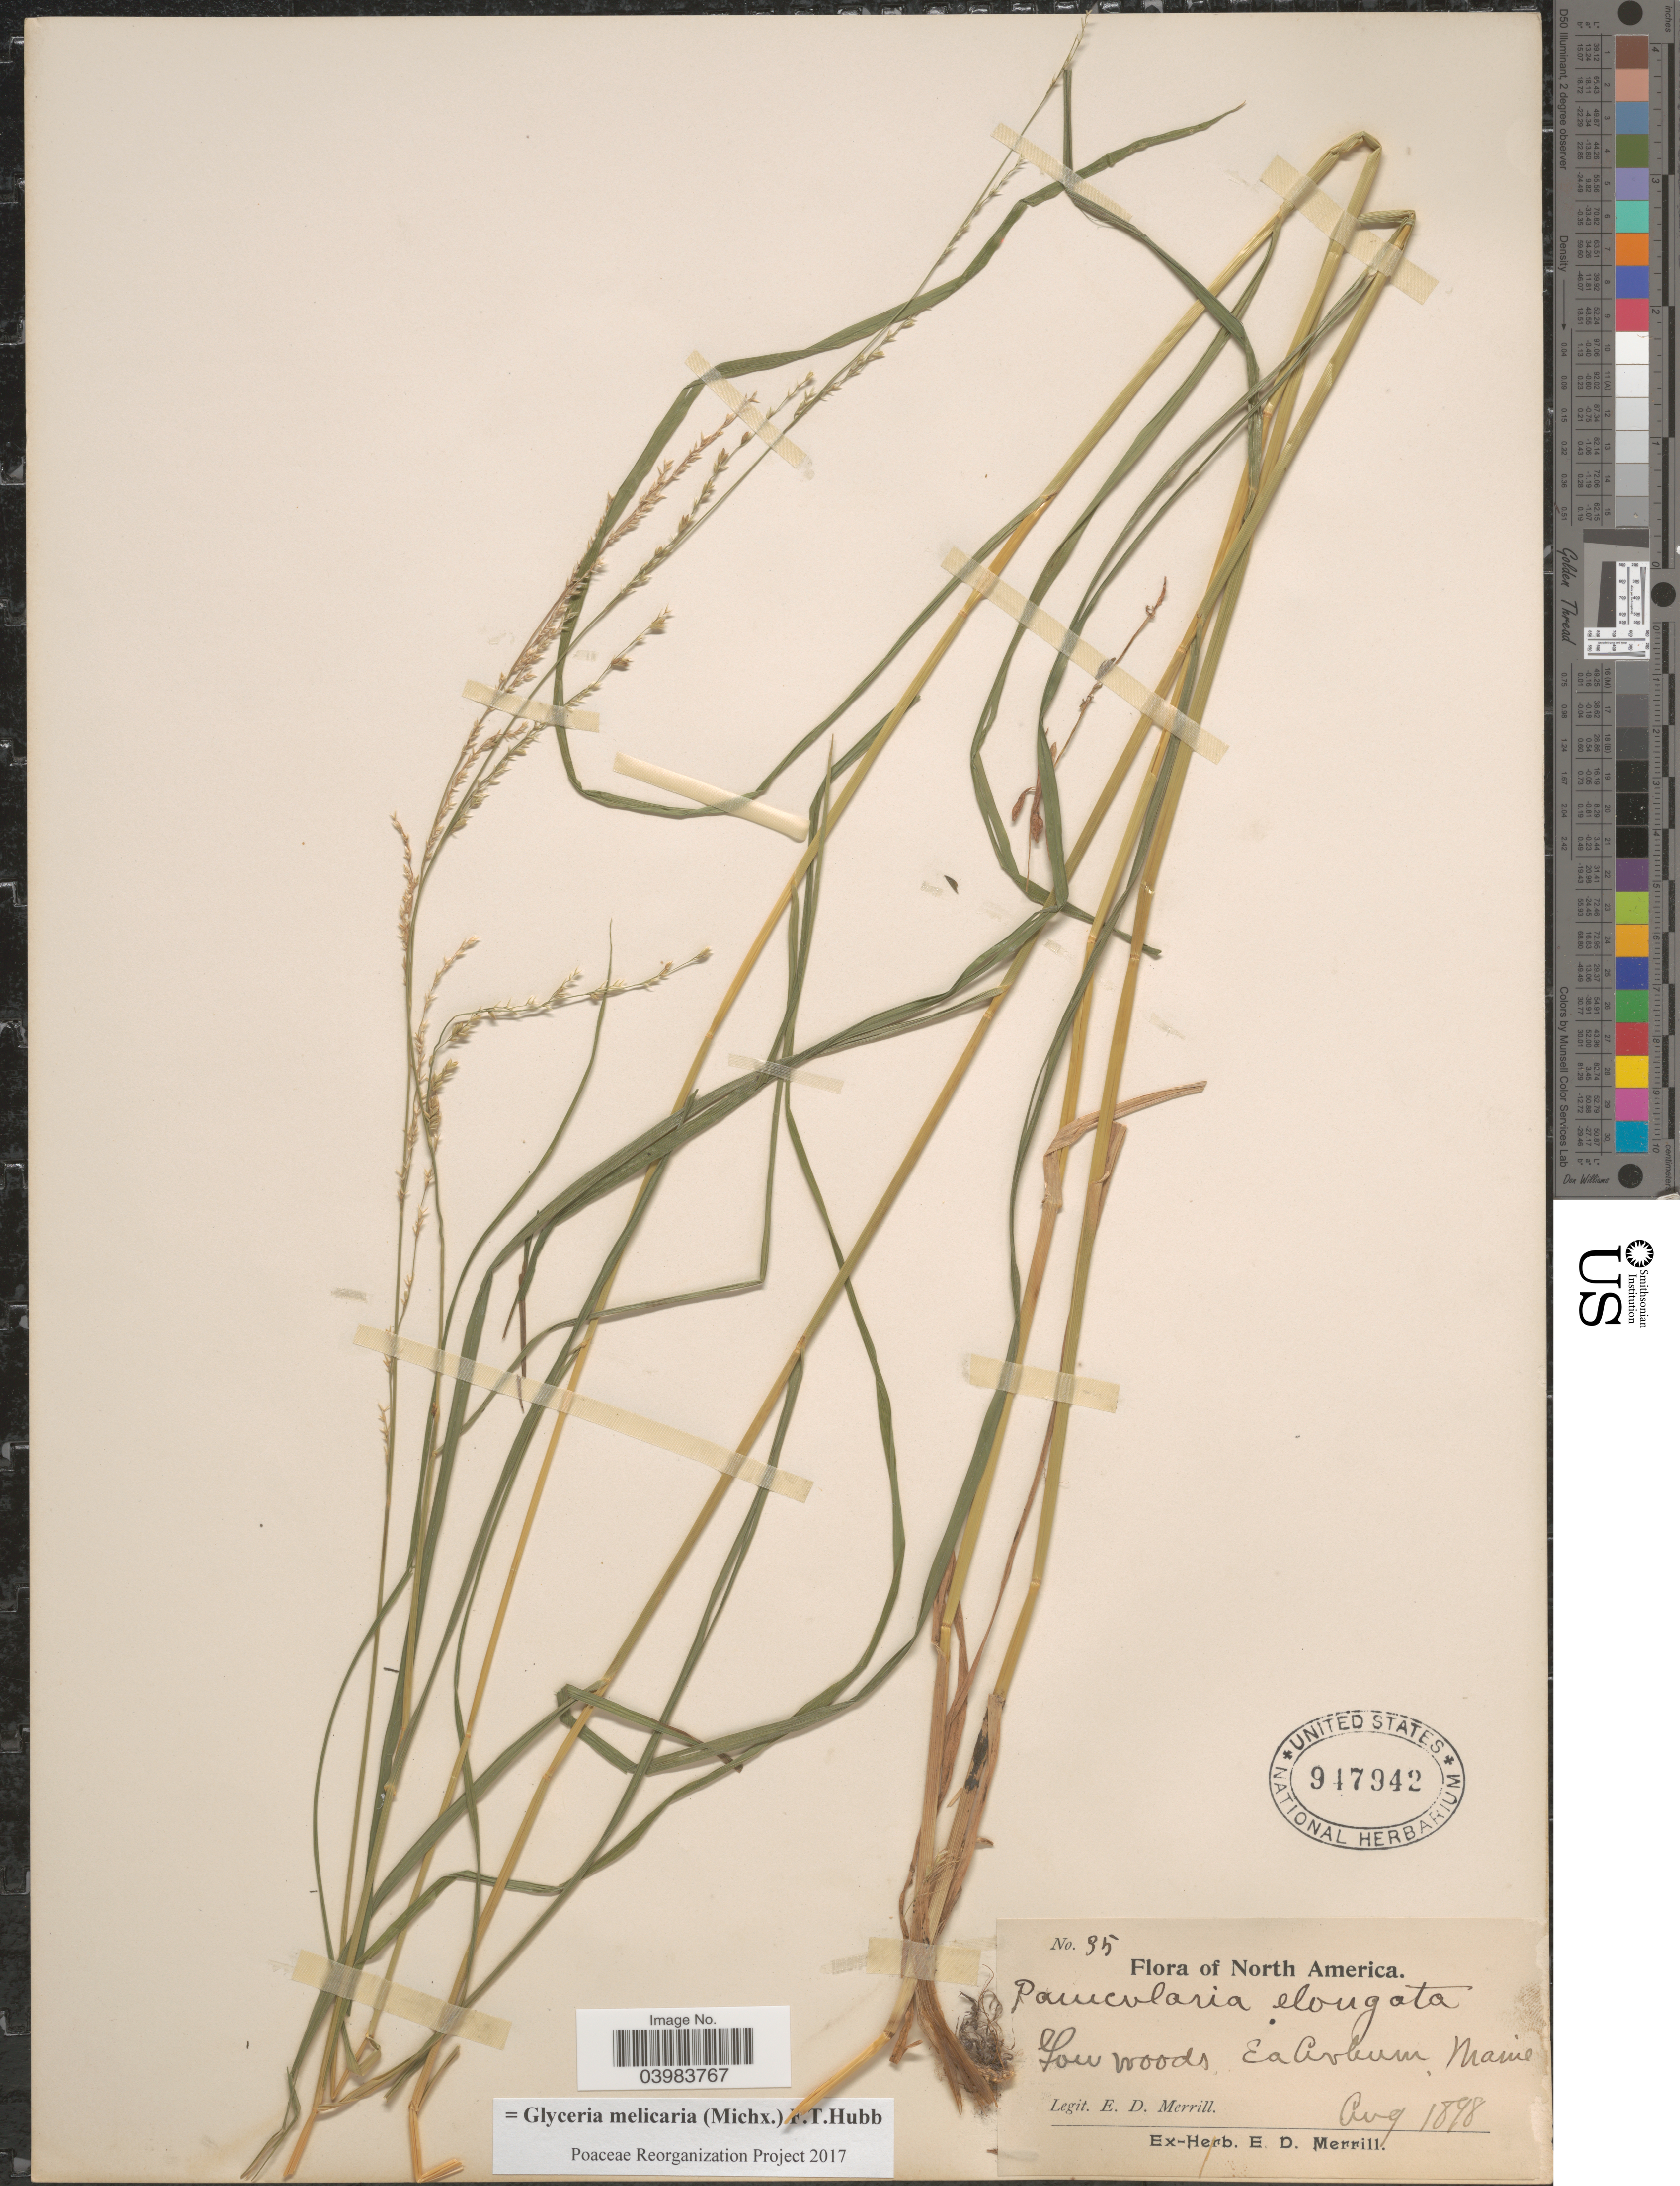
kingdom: Plantae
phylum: Tracheophyta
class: Liliopsida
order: Poales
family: Poaceae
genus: Glyceria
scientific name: Glyceria melicaria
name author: (Michx.) F.T. Hubb.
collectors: E. D. Merrill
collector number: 35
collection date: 1898-08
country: United States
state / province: Maine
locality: Ea Auburn.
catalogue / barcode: US 947942